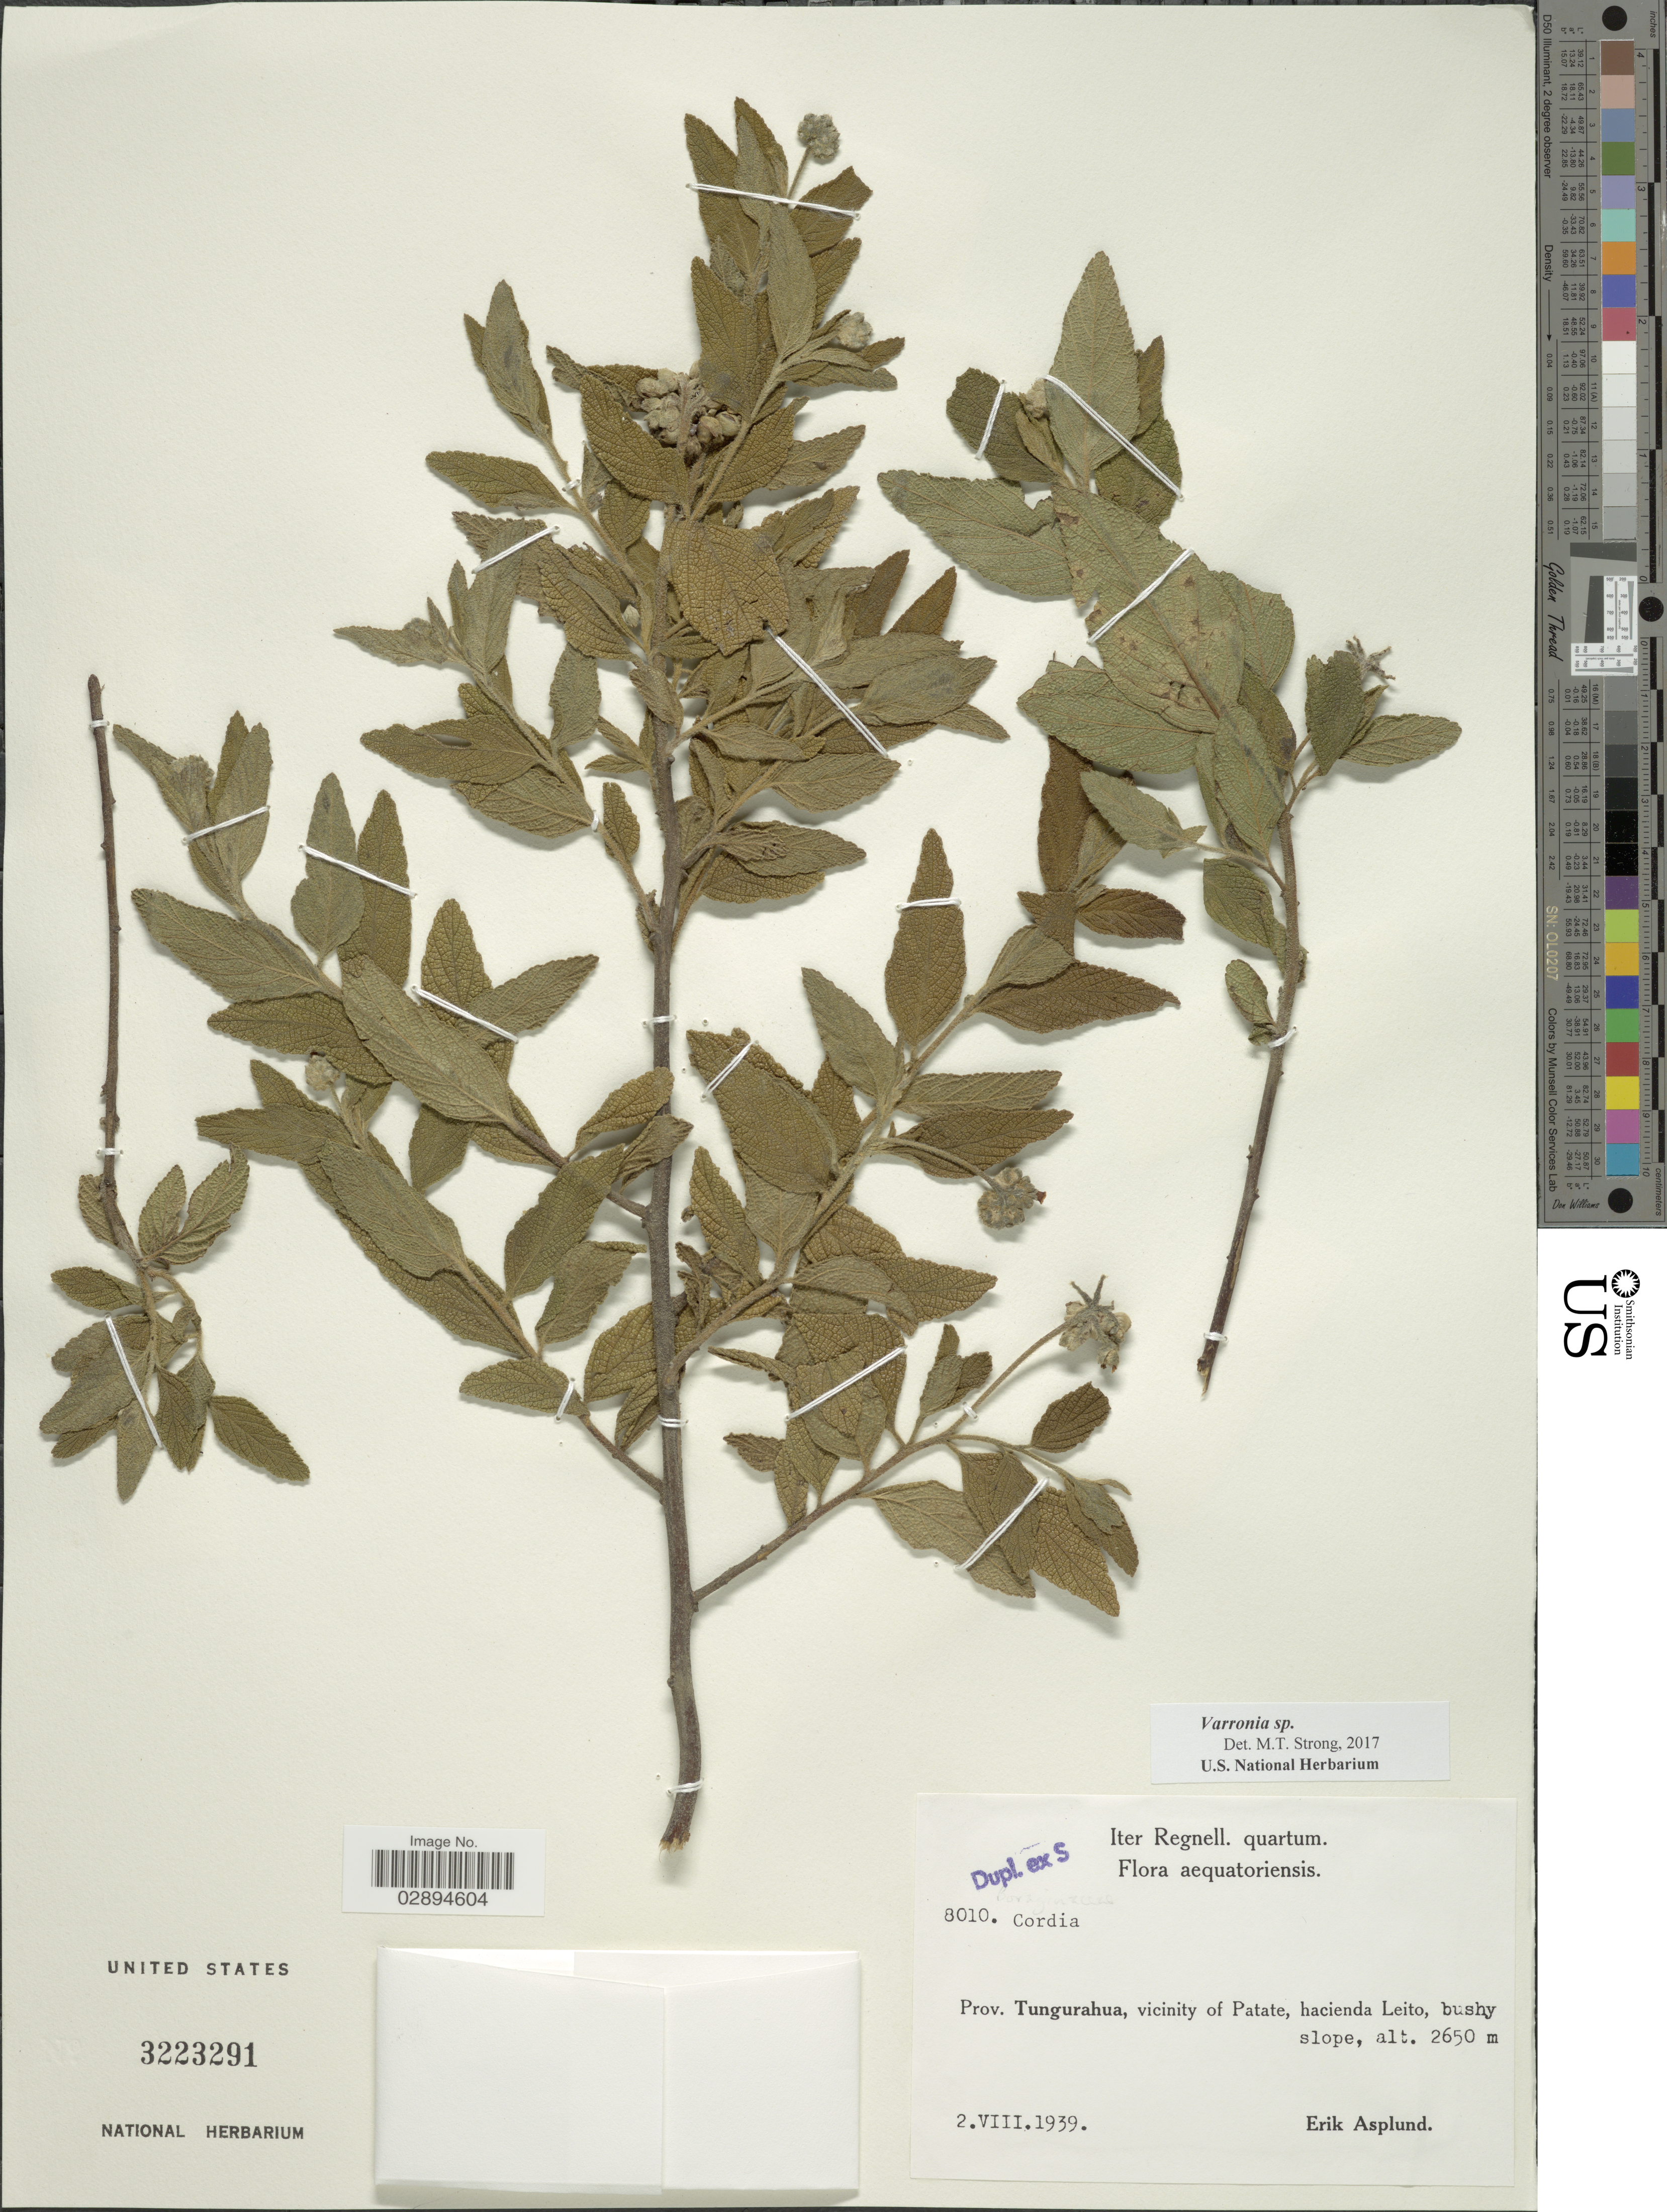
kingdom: Plantae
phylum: Tracheophyta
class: Magnoliopsida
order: Boraginales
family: Cordiaceae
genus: Varronia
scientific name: Varronia sp.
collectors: E. Asplund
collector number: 8010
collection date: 1939-08-20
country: Ecuador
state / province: Tungurahua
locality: Prov. Tungurahua, vicinity of Patate, hacienda Leito, bushy slope.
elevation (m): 2650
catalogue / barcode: US 3223291